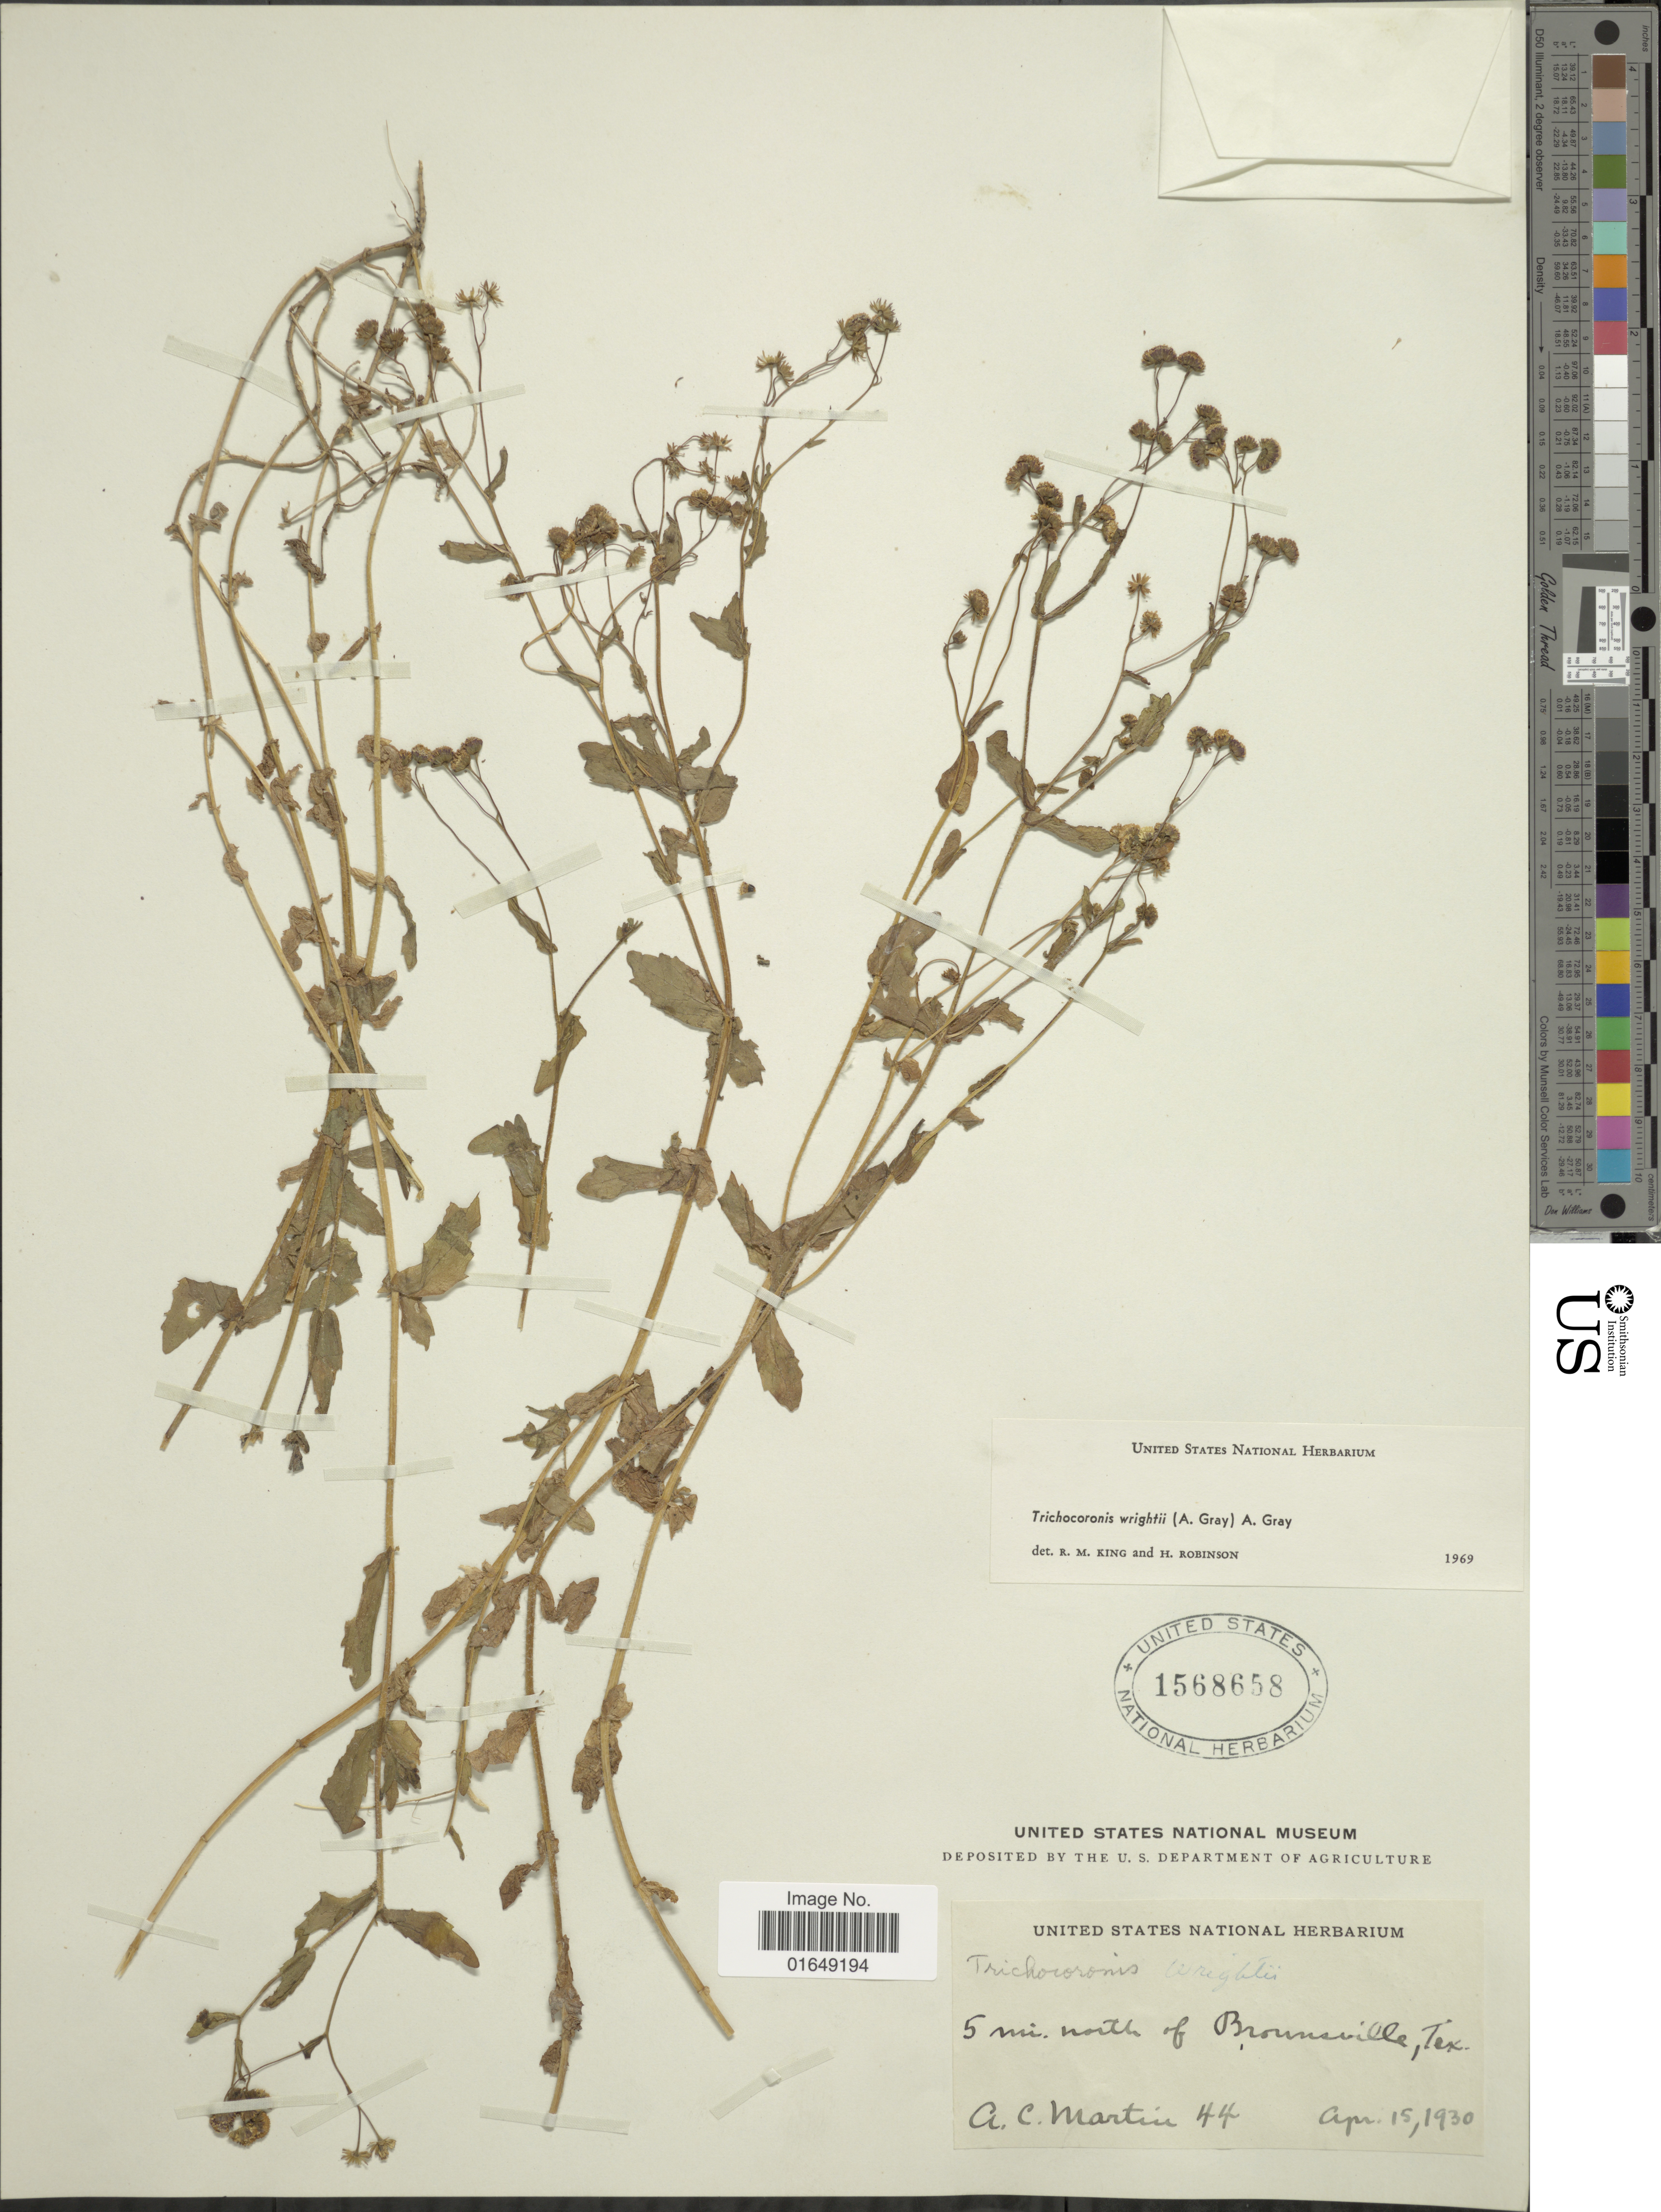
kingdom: Plantae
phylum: Tracheophyta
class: Magnoliopsida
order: Asterales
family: Asteraceae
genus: Trichocoronis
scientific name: Trichocoronis wrightii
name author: (Torr.) A. Gray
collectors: A. C. Martin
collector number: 44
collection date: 1930-04-15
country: United States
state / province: Texas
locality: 5 mi. north of Brownsville.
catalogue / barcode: US 1568658